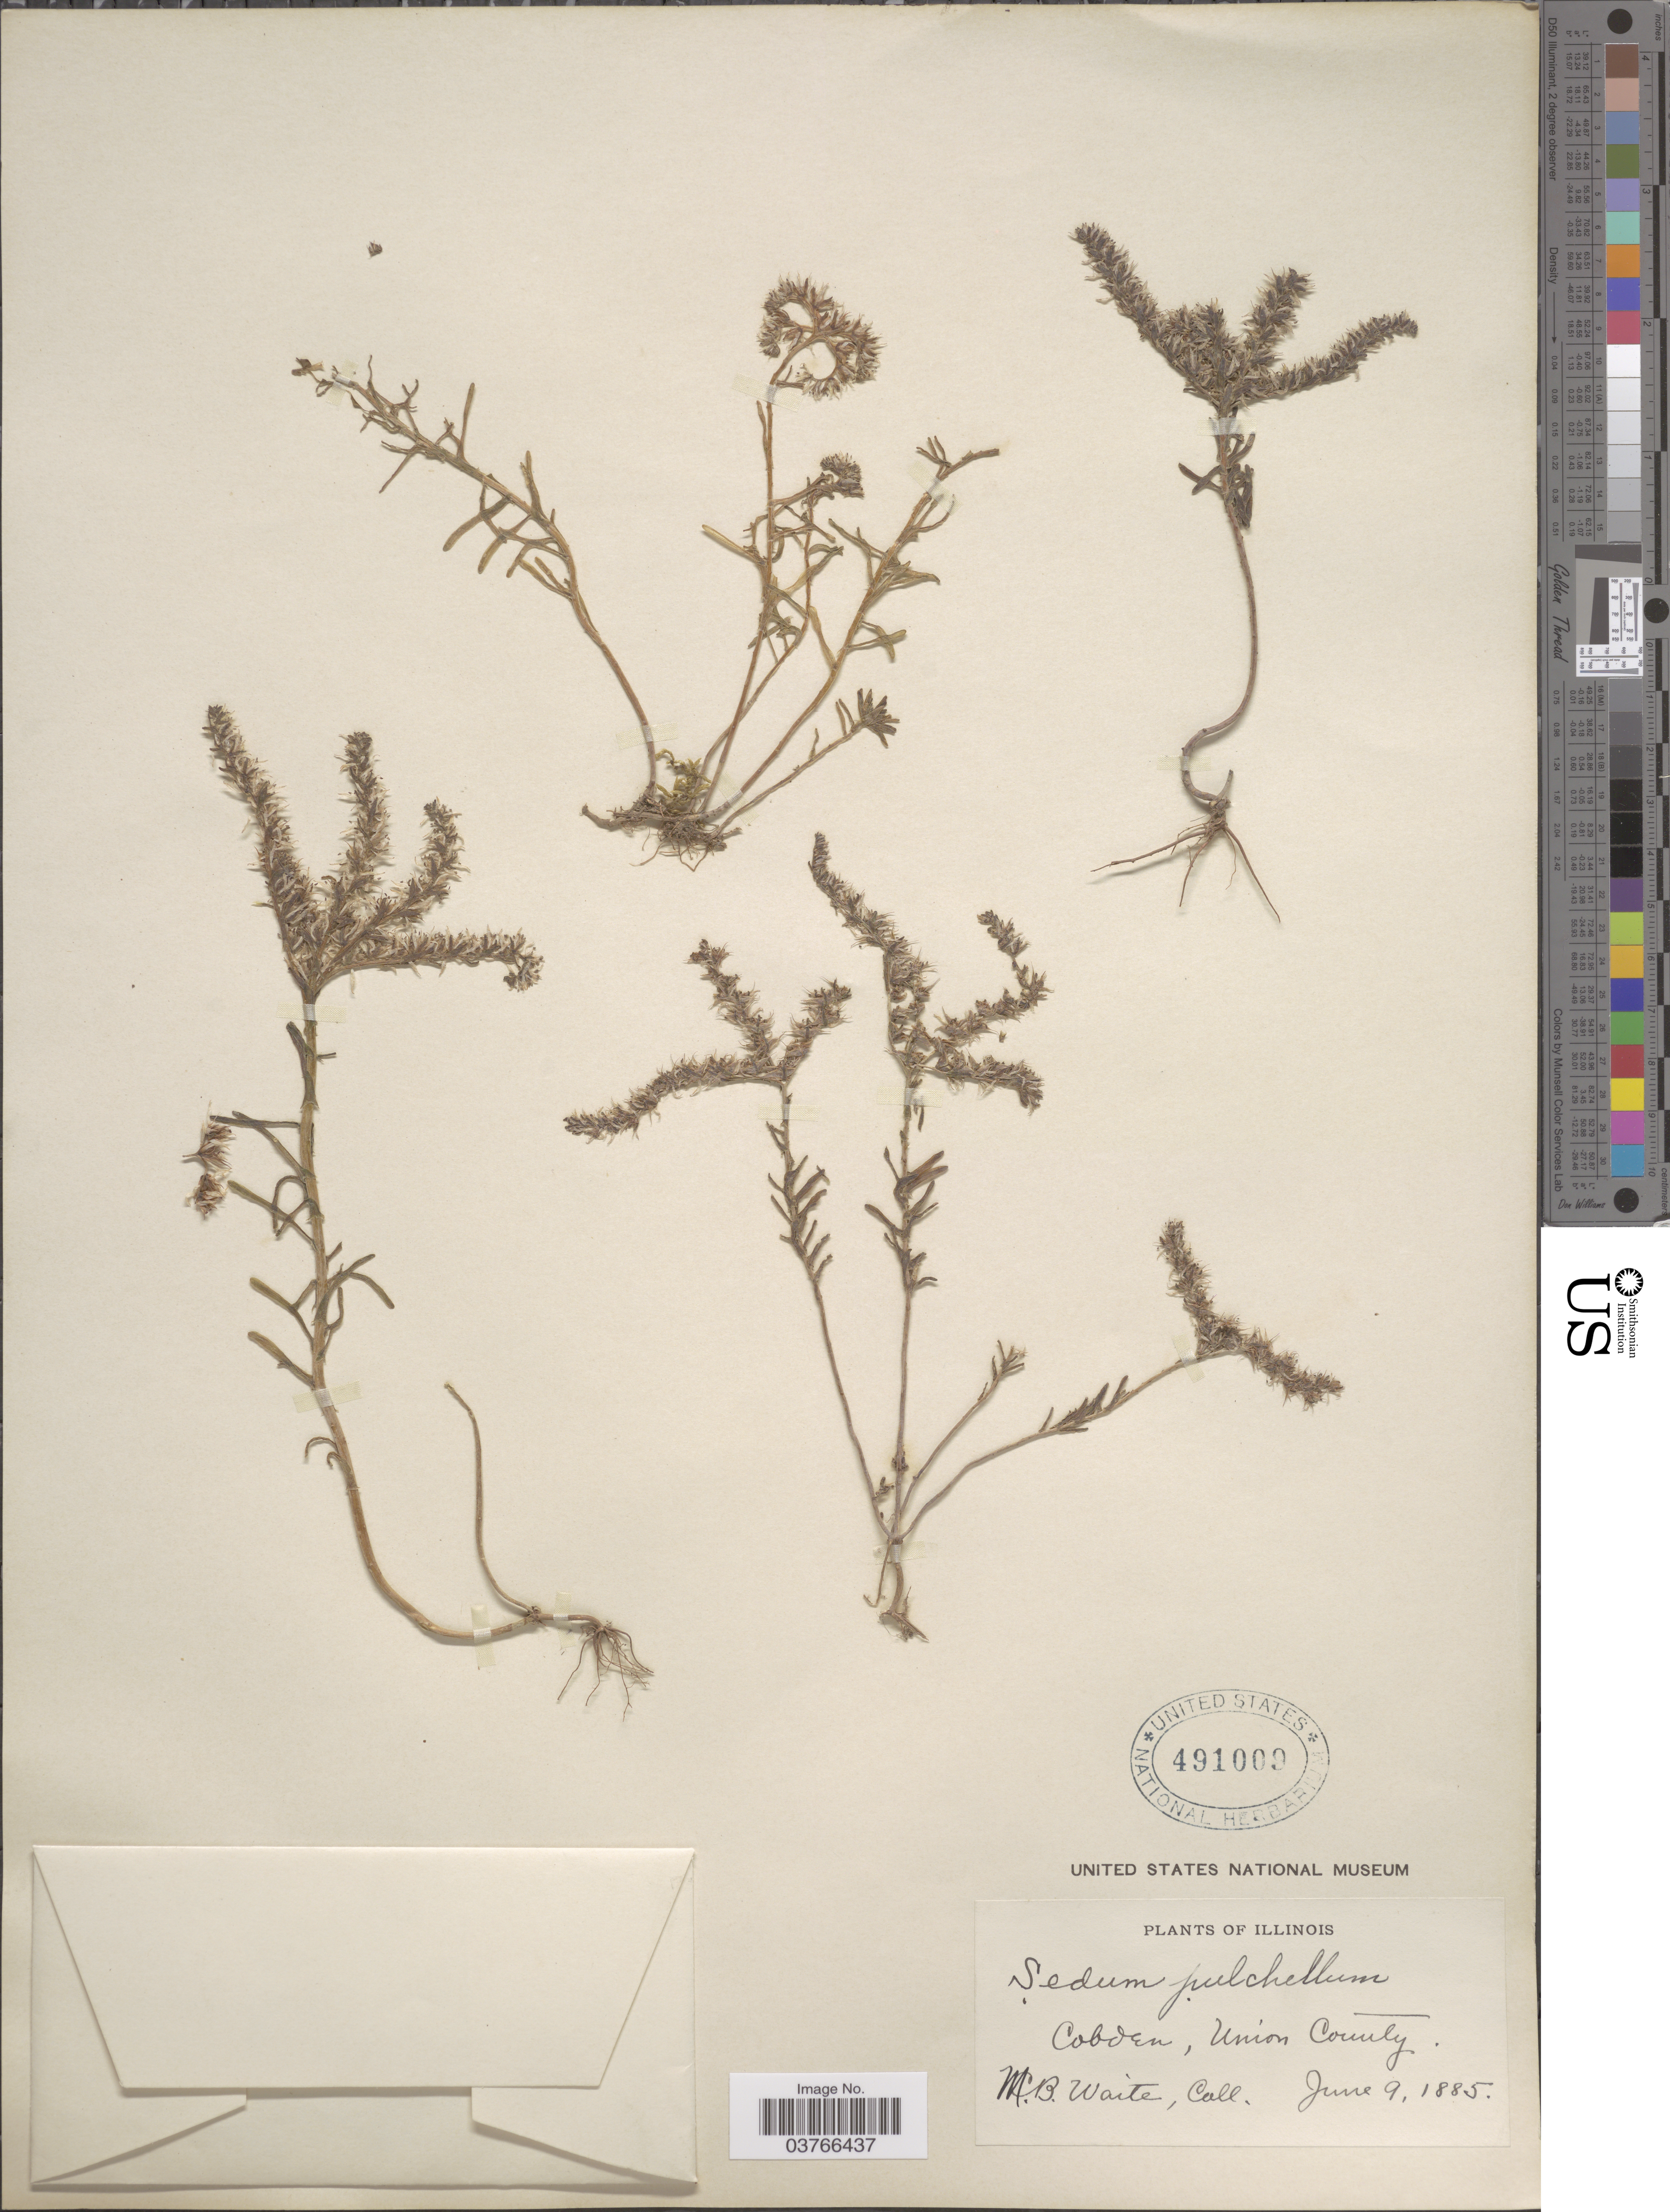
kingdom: Plantae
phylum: Tracheophyta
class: Magnoliopsida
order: Saxifragales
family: Crassulaceae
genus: Sedum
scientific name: Sedum pulchellum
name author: Michx.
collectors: M. B. Waite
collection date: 1885-06-09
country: United States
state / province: Illinois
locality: Cobden, Union County.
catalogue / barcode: US 491009